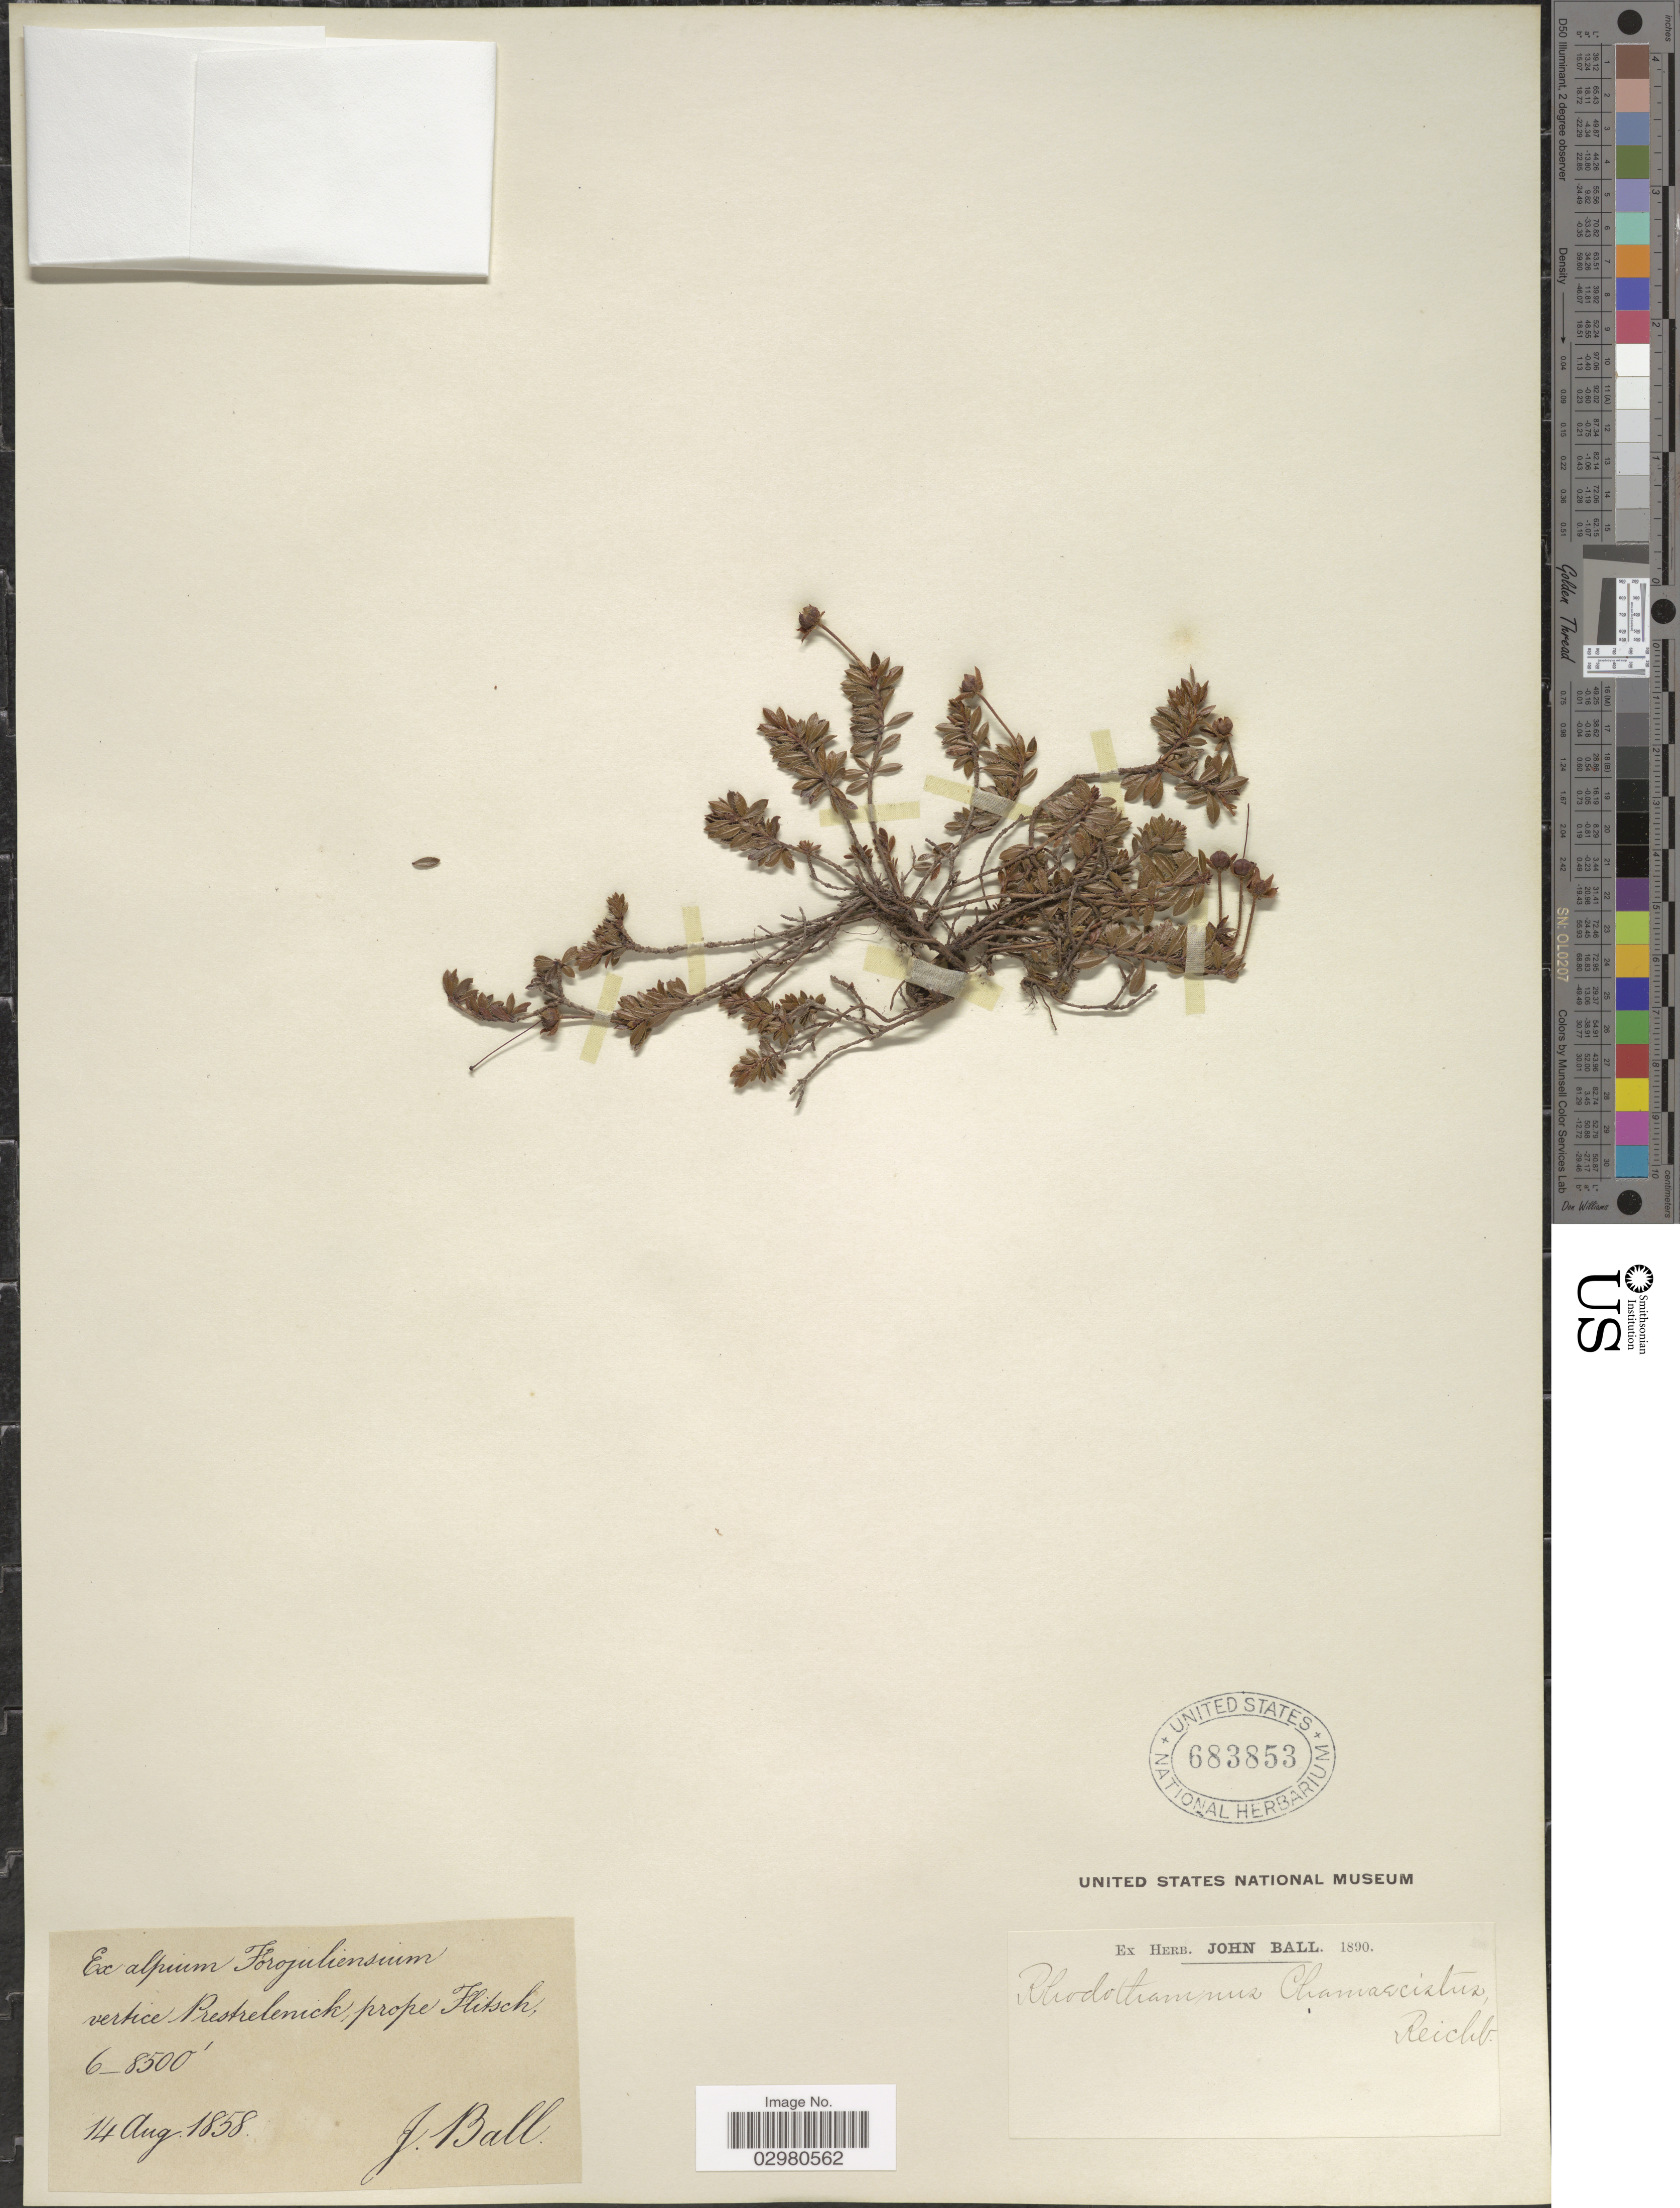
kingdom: Plantae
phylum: Tracheophyta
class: Magnoliopsida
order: Ericales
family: Ericaceae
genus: Rhodothamnus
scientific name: Rhodothamnus chamaecistus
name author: (L.) Rchb.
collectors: J. Ball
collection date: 1858-08-14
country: Slovenia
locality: Ex alpium Forojuliensium vertice Prestrelenick prope Flitsch.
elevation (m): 1829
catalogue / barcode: US 683853